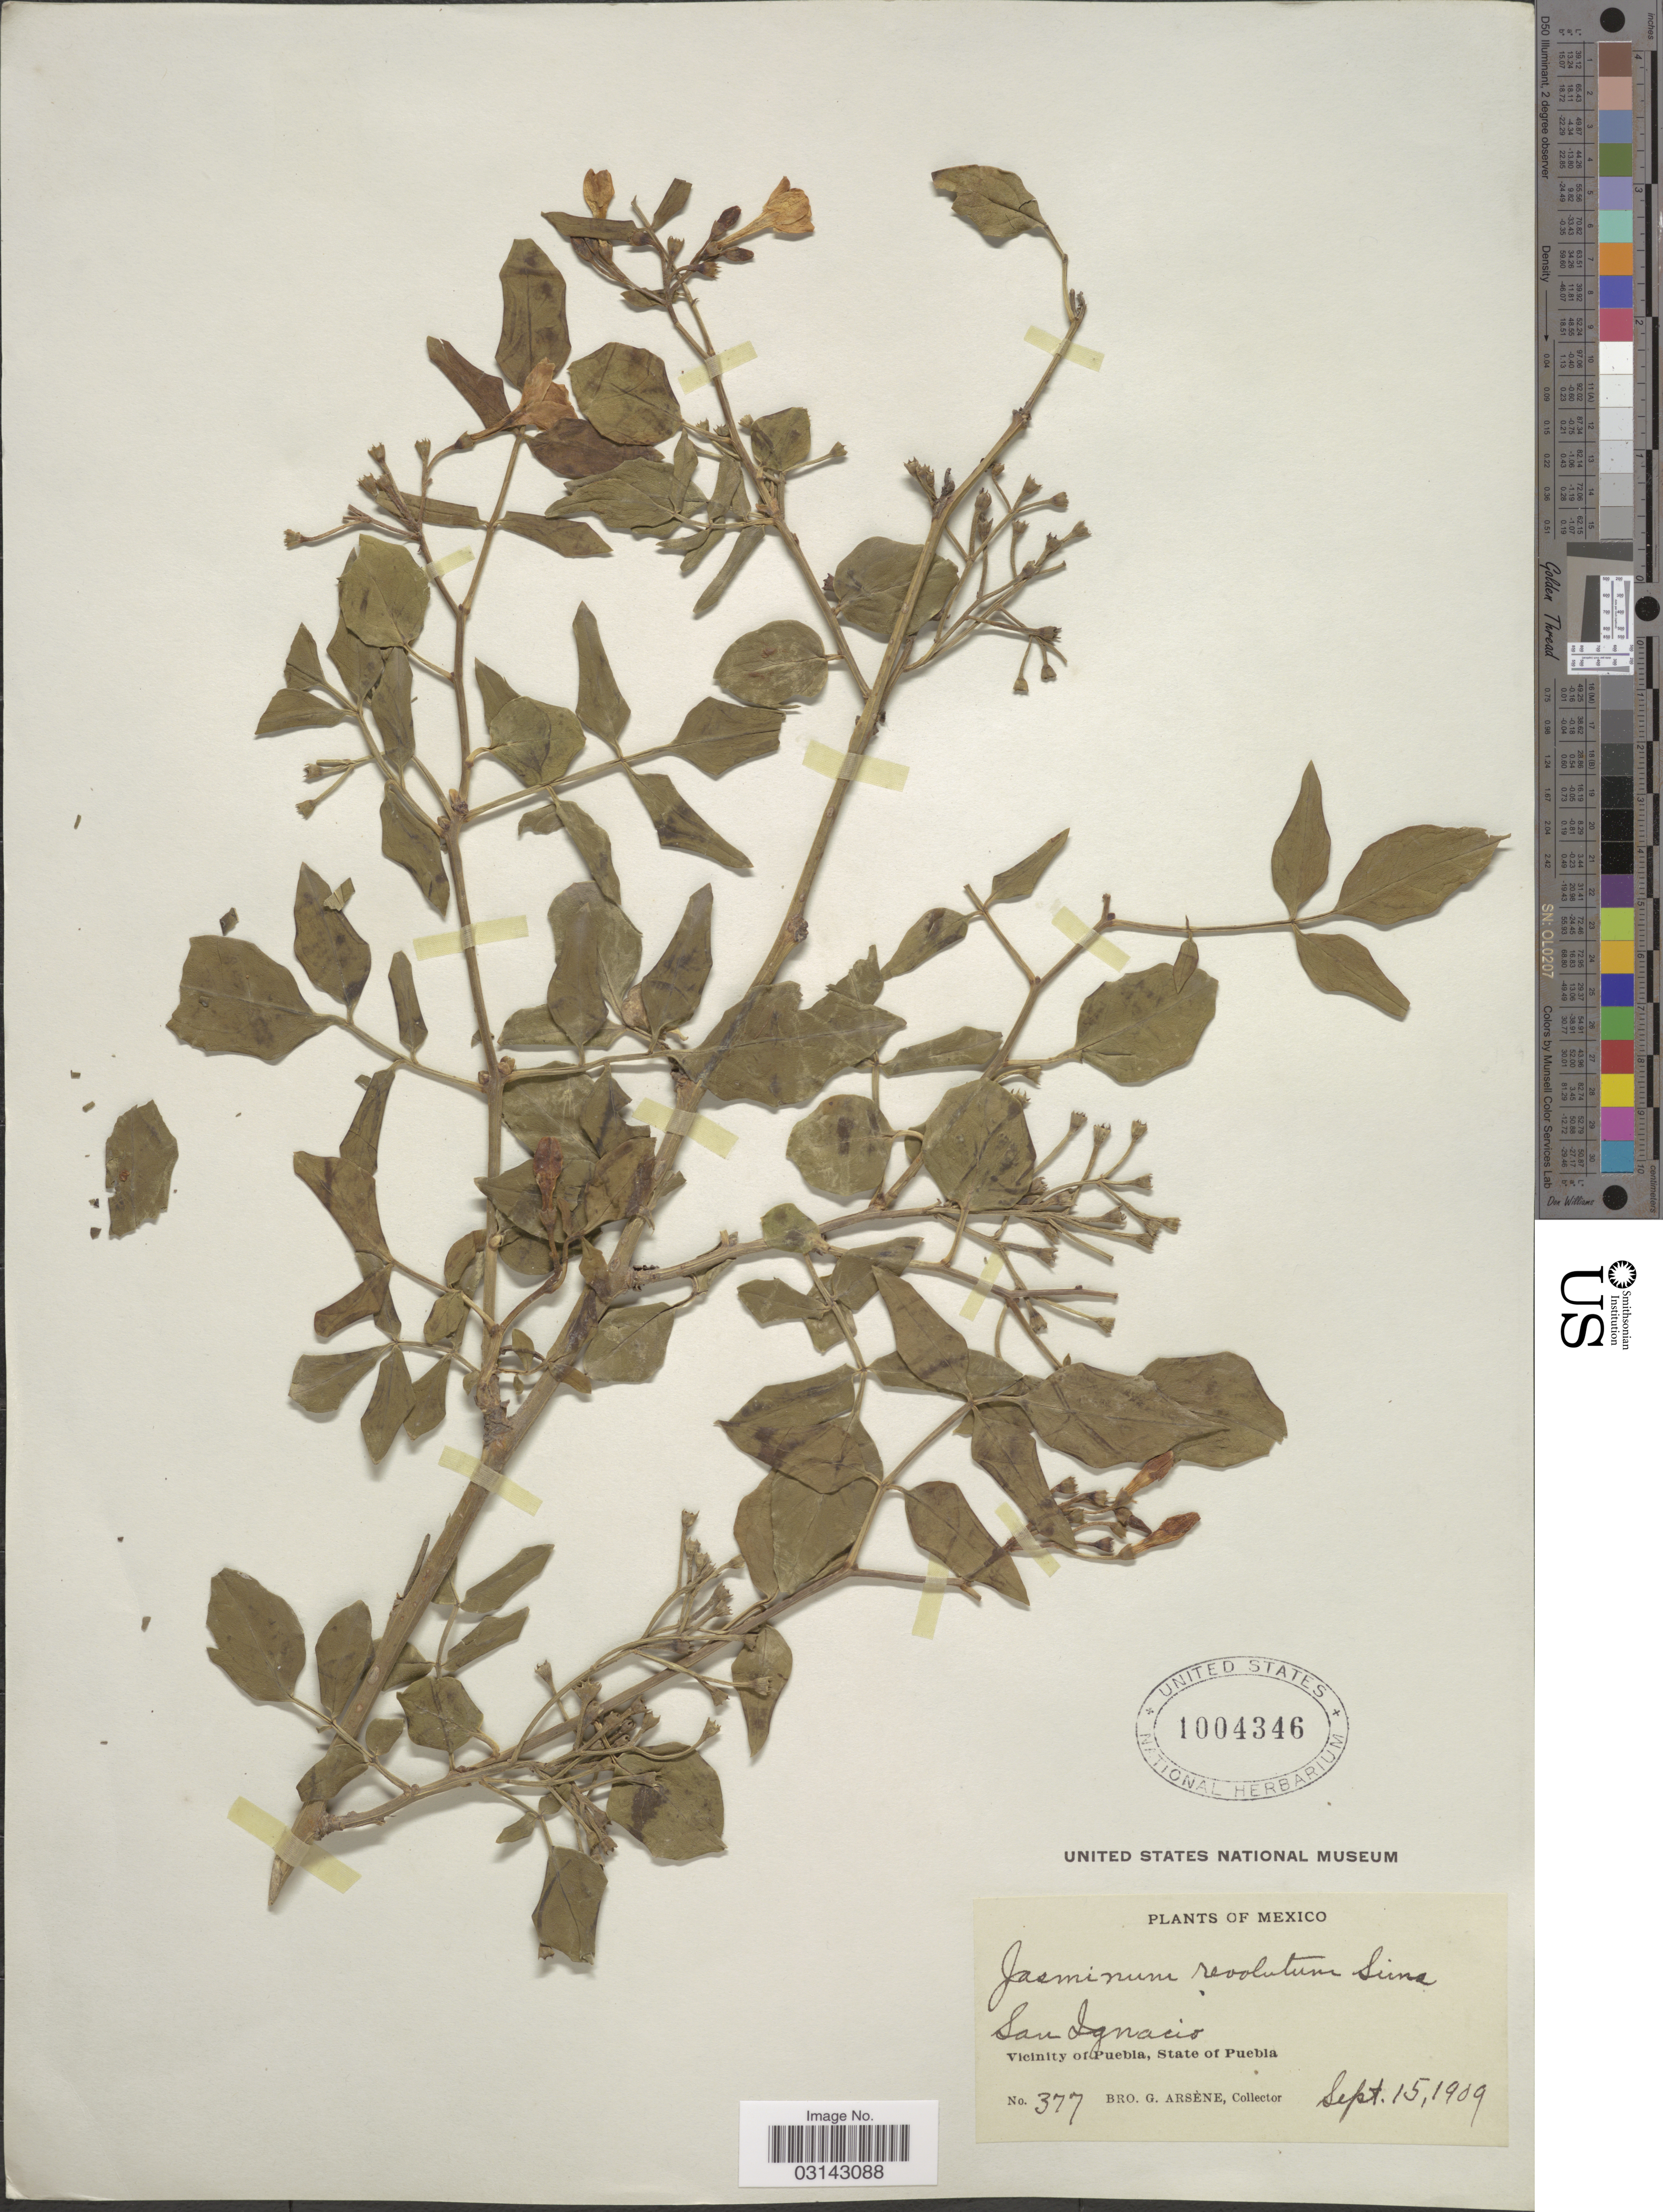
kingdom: Plantae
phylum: Tracheophyta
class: Magnoliopsida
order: Lamiales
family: Oleaceae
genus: Jasminum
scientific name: Jasminum humile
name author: L.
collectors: Bro. G. Arsène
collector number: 377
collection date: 1909-09-15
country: Mexico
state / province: Puebla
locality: San Ignacio. Vicinity of Puebla, State of Puebla.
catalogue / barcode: US 1004346